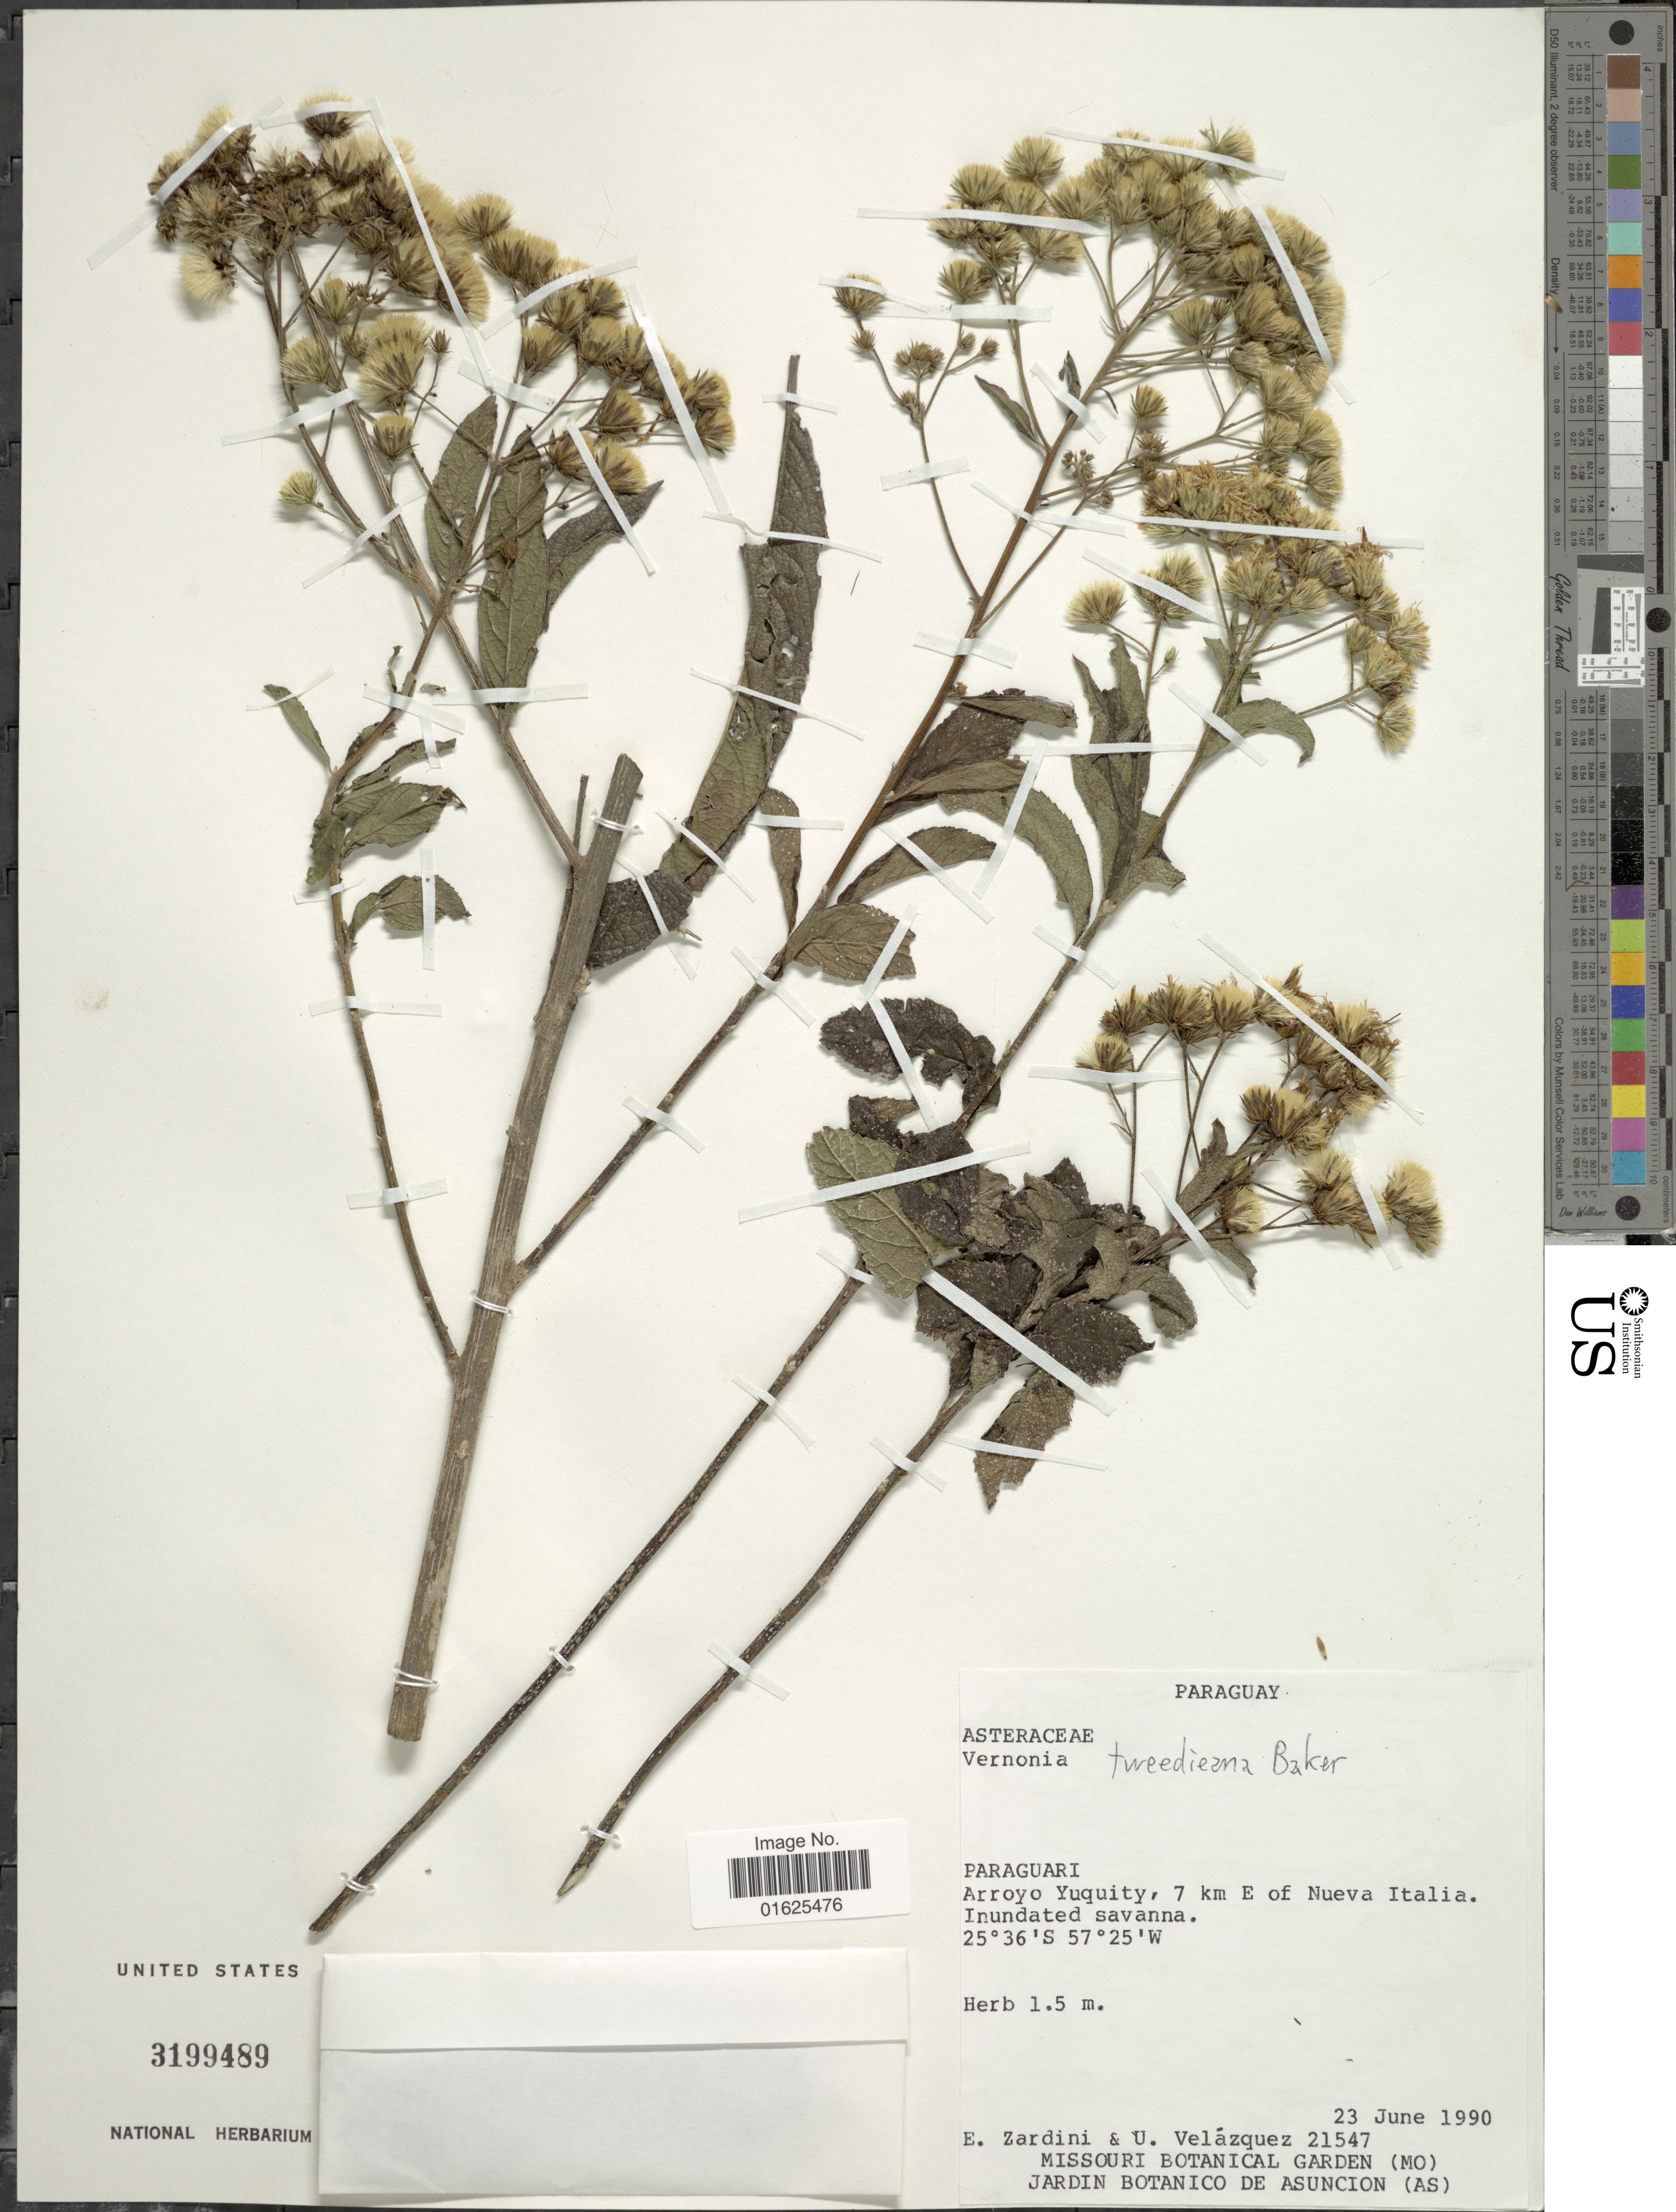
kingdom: Plantae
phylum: Tracheophyta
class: Magnoliopsida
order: Asterales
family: Asteraceae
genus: Vernonanthura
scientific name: Vernonanthura tweedieana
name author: (Baker) H. Rob.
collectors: E. M. Zardini & U. Velázquez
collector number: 21547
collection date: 1990-06-23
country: Paraguay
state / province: Paraguari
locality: Arroyo Yuquity, 7 km E of Nueva Italia. Inundated savanna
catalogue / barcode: US 3199489